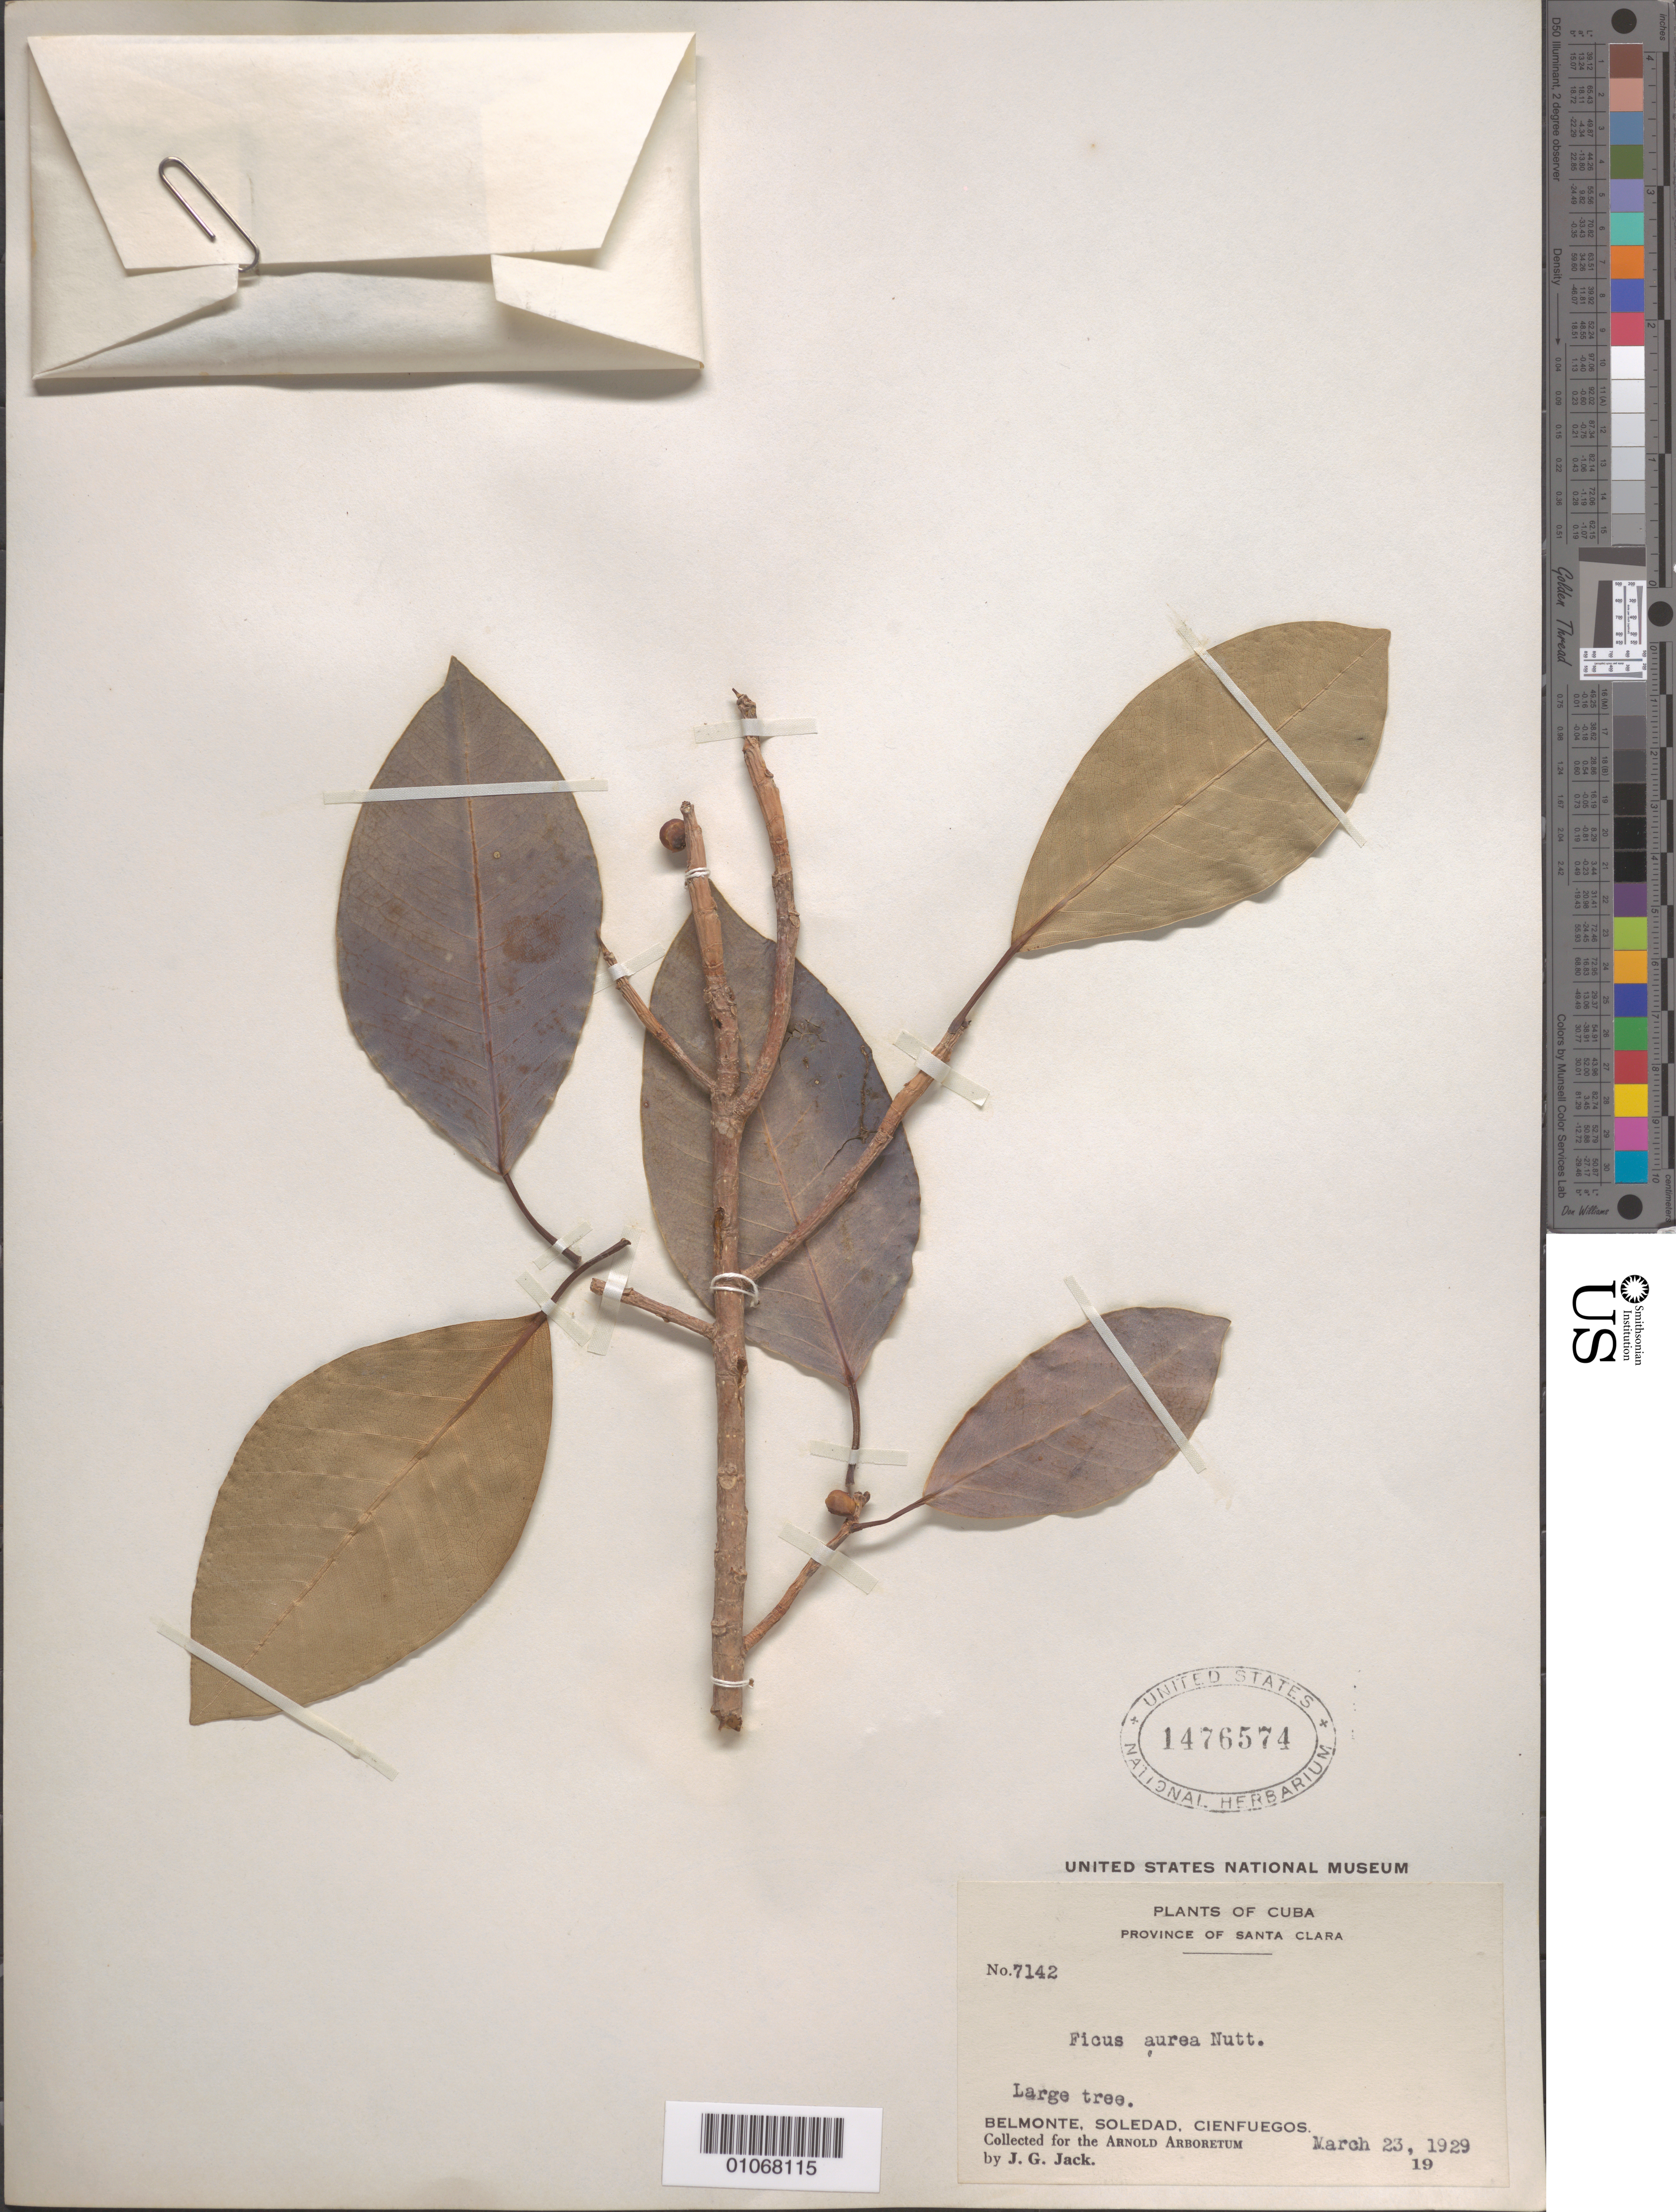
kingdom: Plantae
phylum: Tracheophyta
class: Magnoliopsida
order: Rosales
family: Moraceae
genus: Ficus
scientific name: Ficus aurea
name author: Nutt.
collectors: J. G. Jack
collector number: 7142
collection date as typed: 23 Mar 1929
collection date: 1929-03-23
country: Cuba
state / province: Cienfuegos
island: Cuba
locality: Belmonte, Soledad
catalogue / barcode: US 1476574